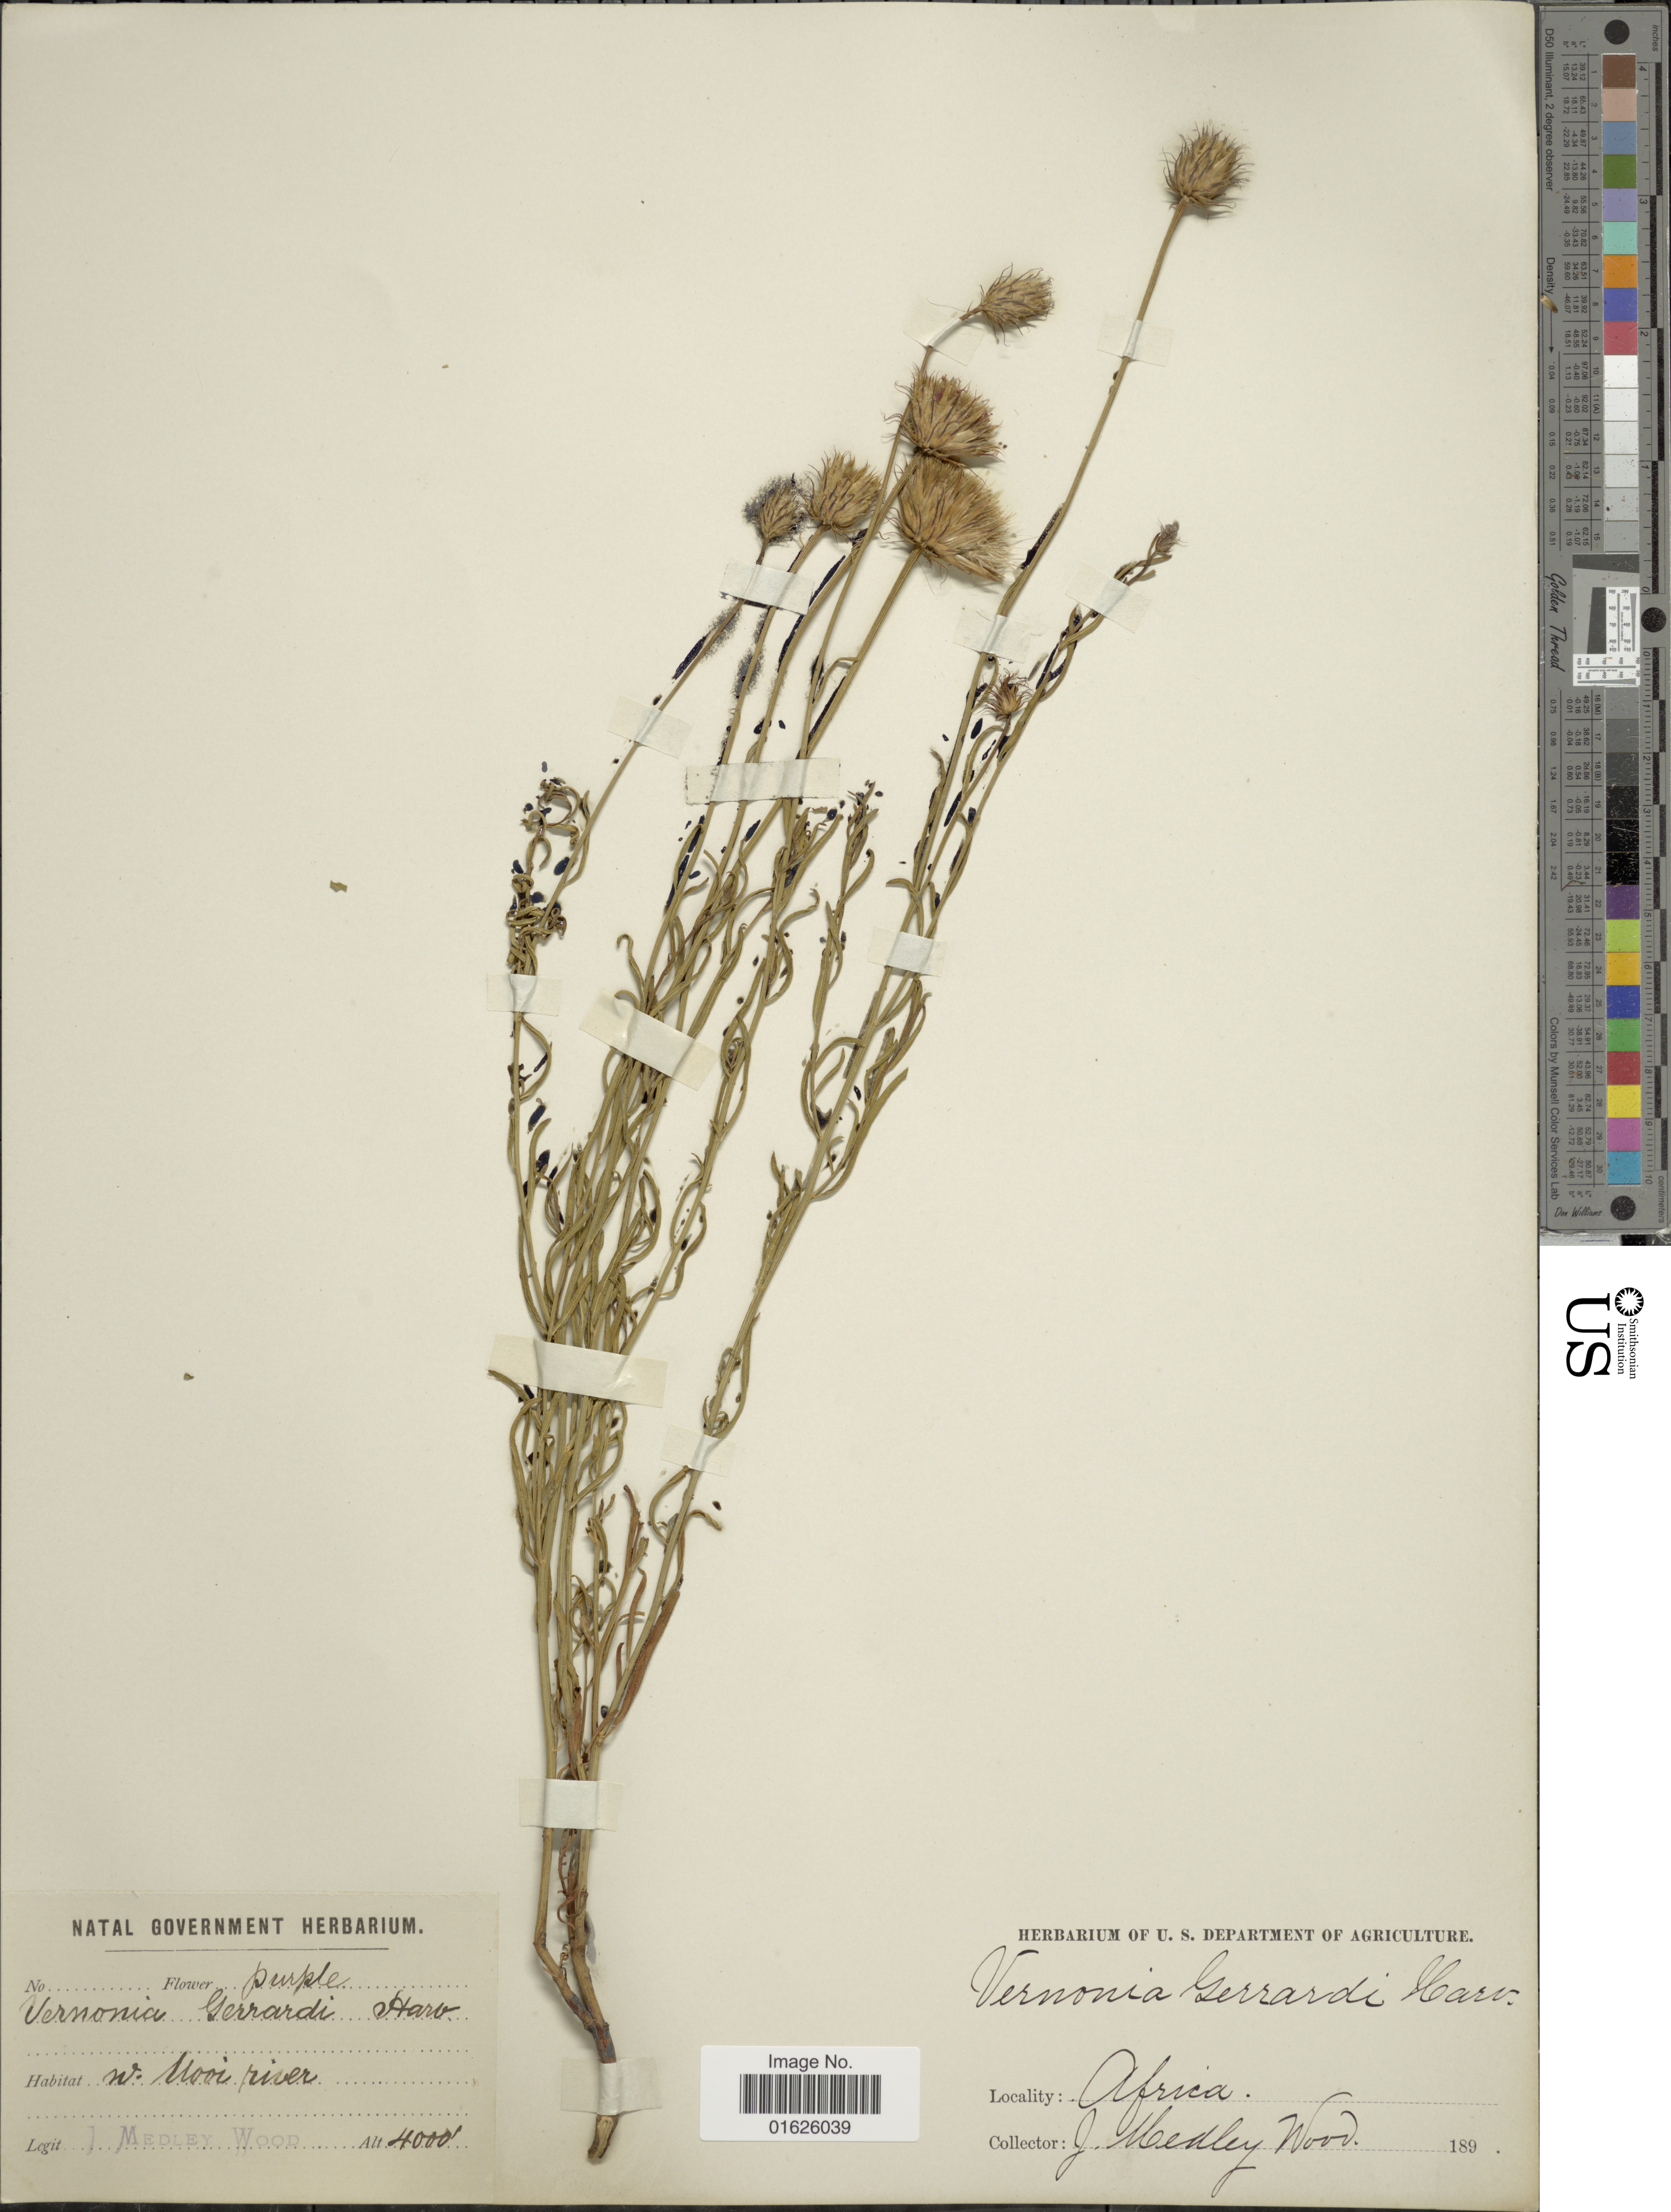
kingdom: Plantae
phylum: Tracheophyta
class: Magnoliopsida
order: Asterales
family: Asteraceae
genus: Parapolydora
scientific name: Parapolydora gerrardii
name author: (Harv.) H. Rob. et al.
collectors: J. Medley Wood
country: South Africa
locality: W, Mooi River, Africa.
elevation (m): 1219